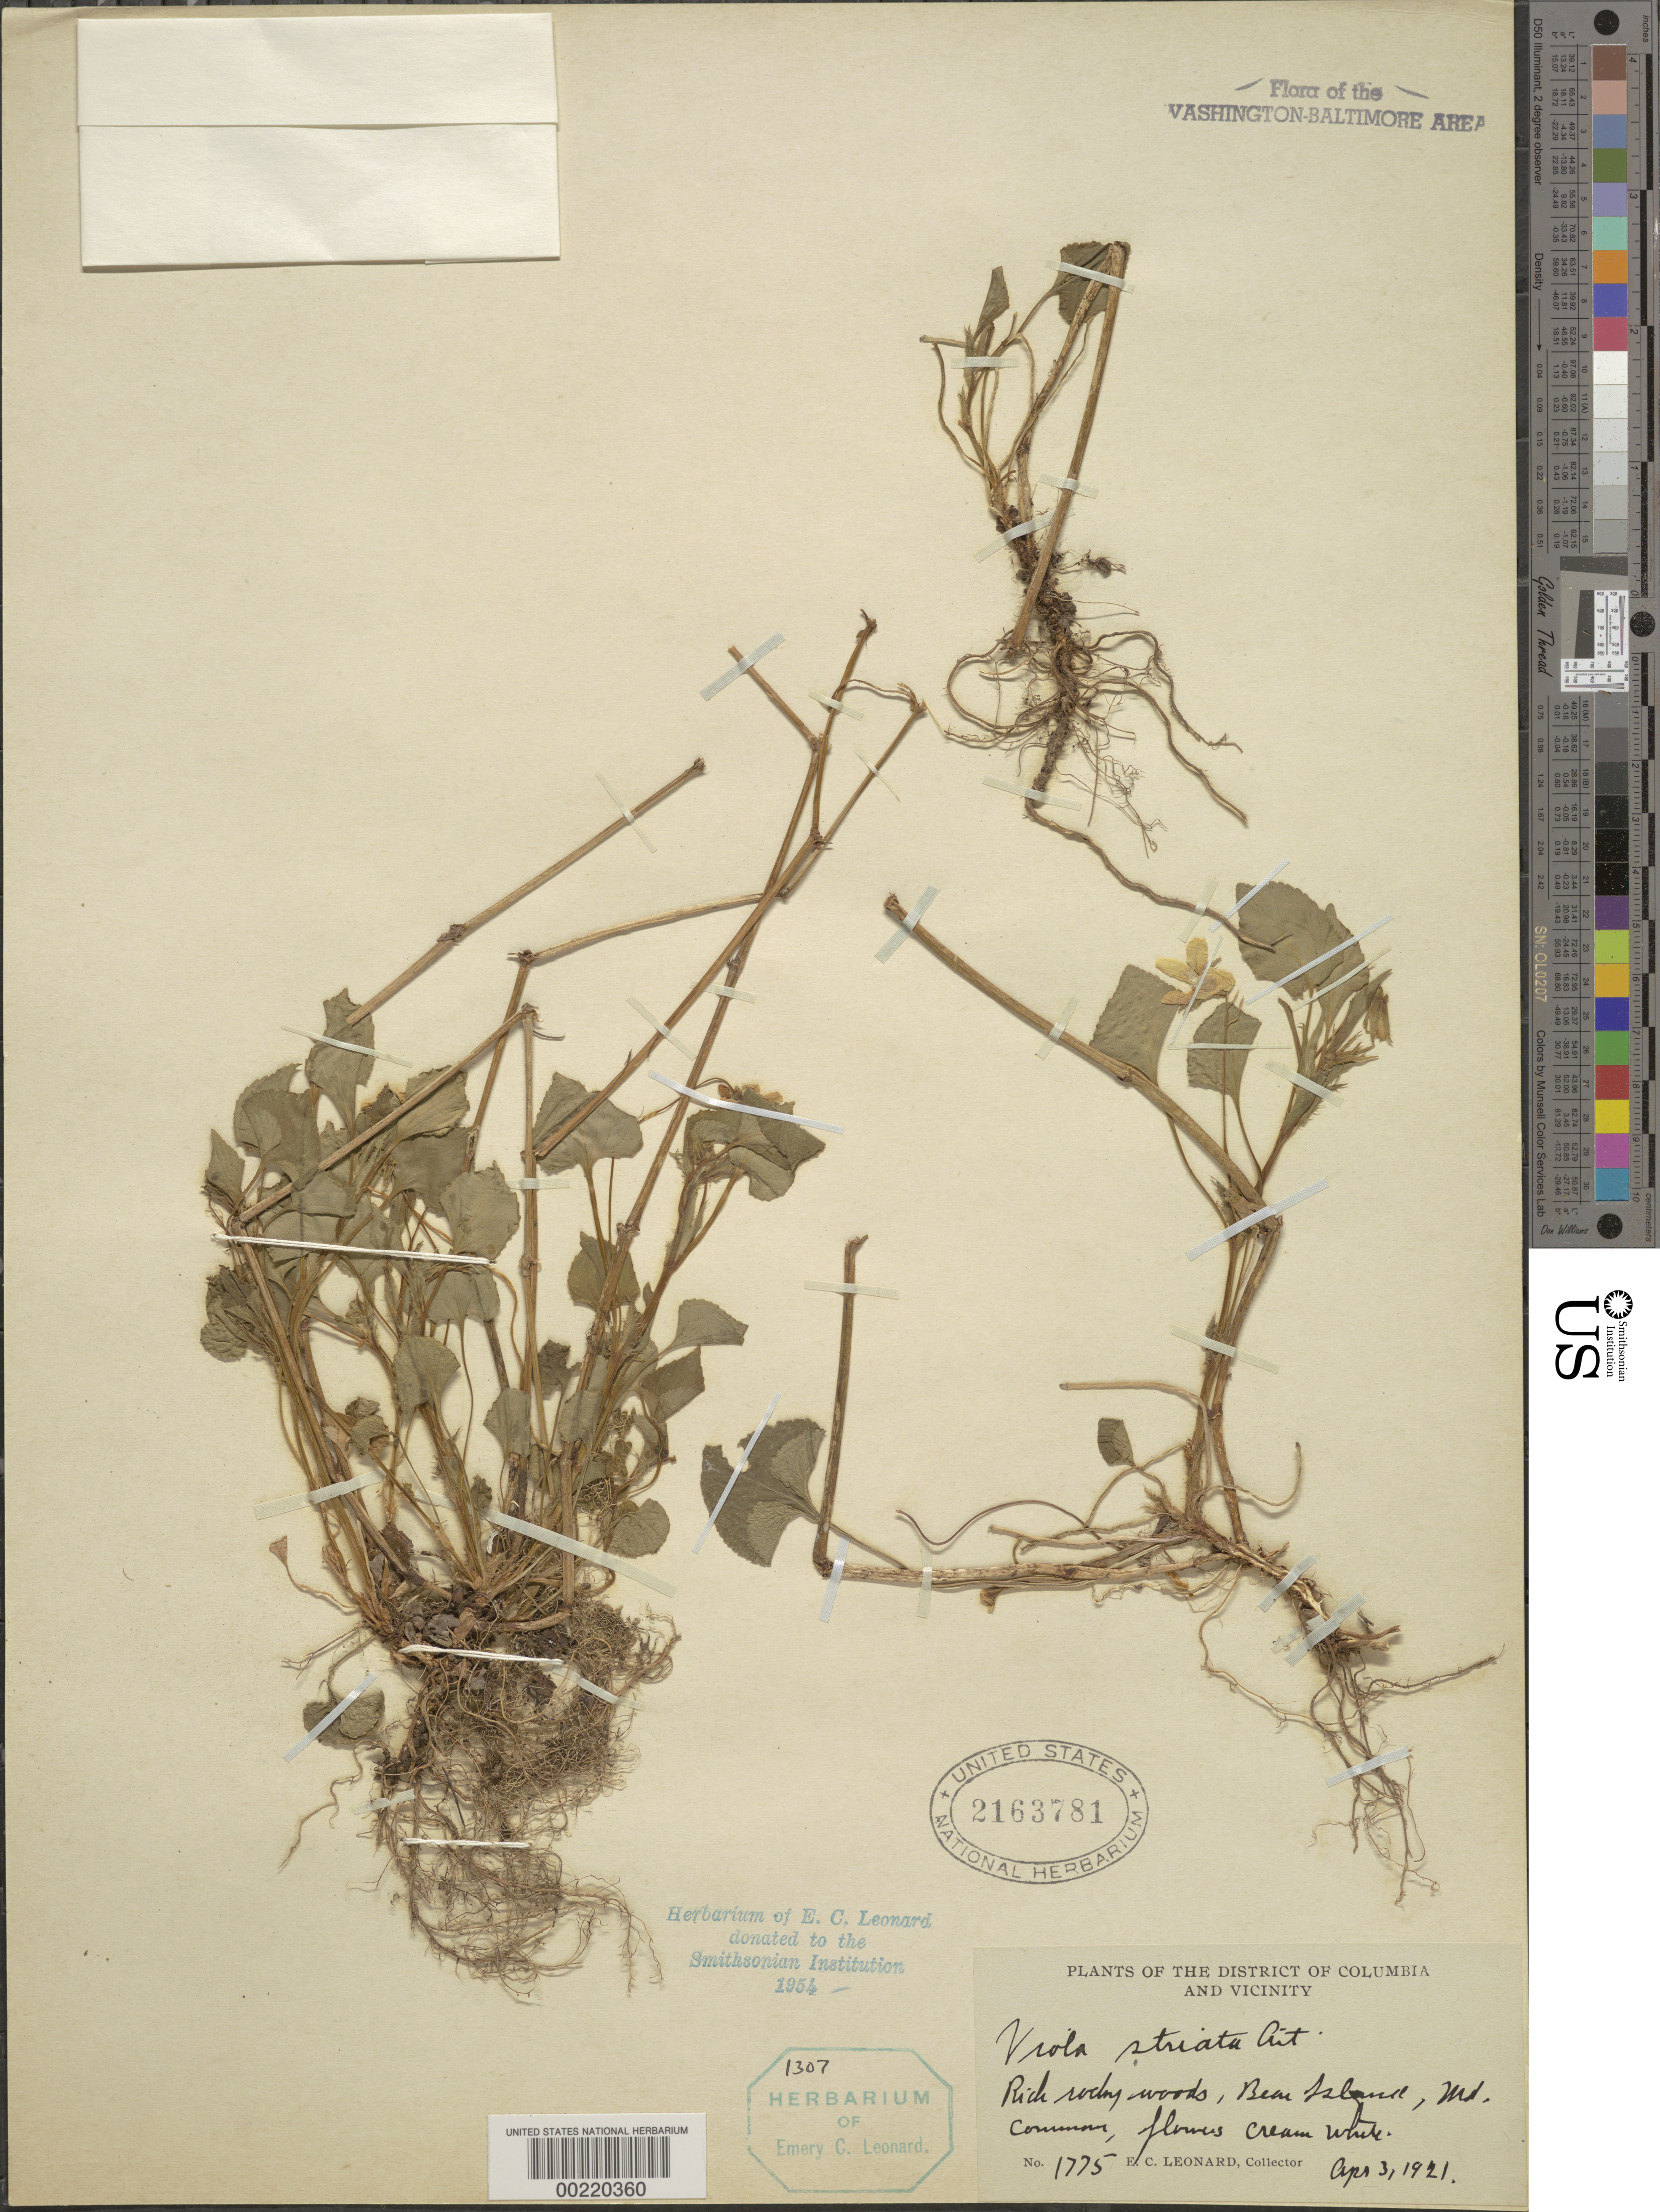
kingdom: Plantae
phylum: Tracheophyta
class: Magnoliopsida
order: Malpighiales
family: Violaceae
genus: Viola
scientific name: Viola striata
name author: Aiton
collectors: E. C. Leonard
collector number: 1775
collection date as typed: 30 Apr 1921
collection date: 1921-04-30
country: United States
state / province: Maryland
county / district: Montgomery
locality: Bear Island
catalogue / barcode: US 2163781